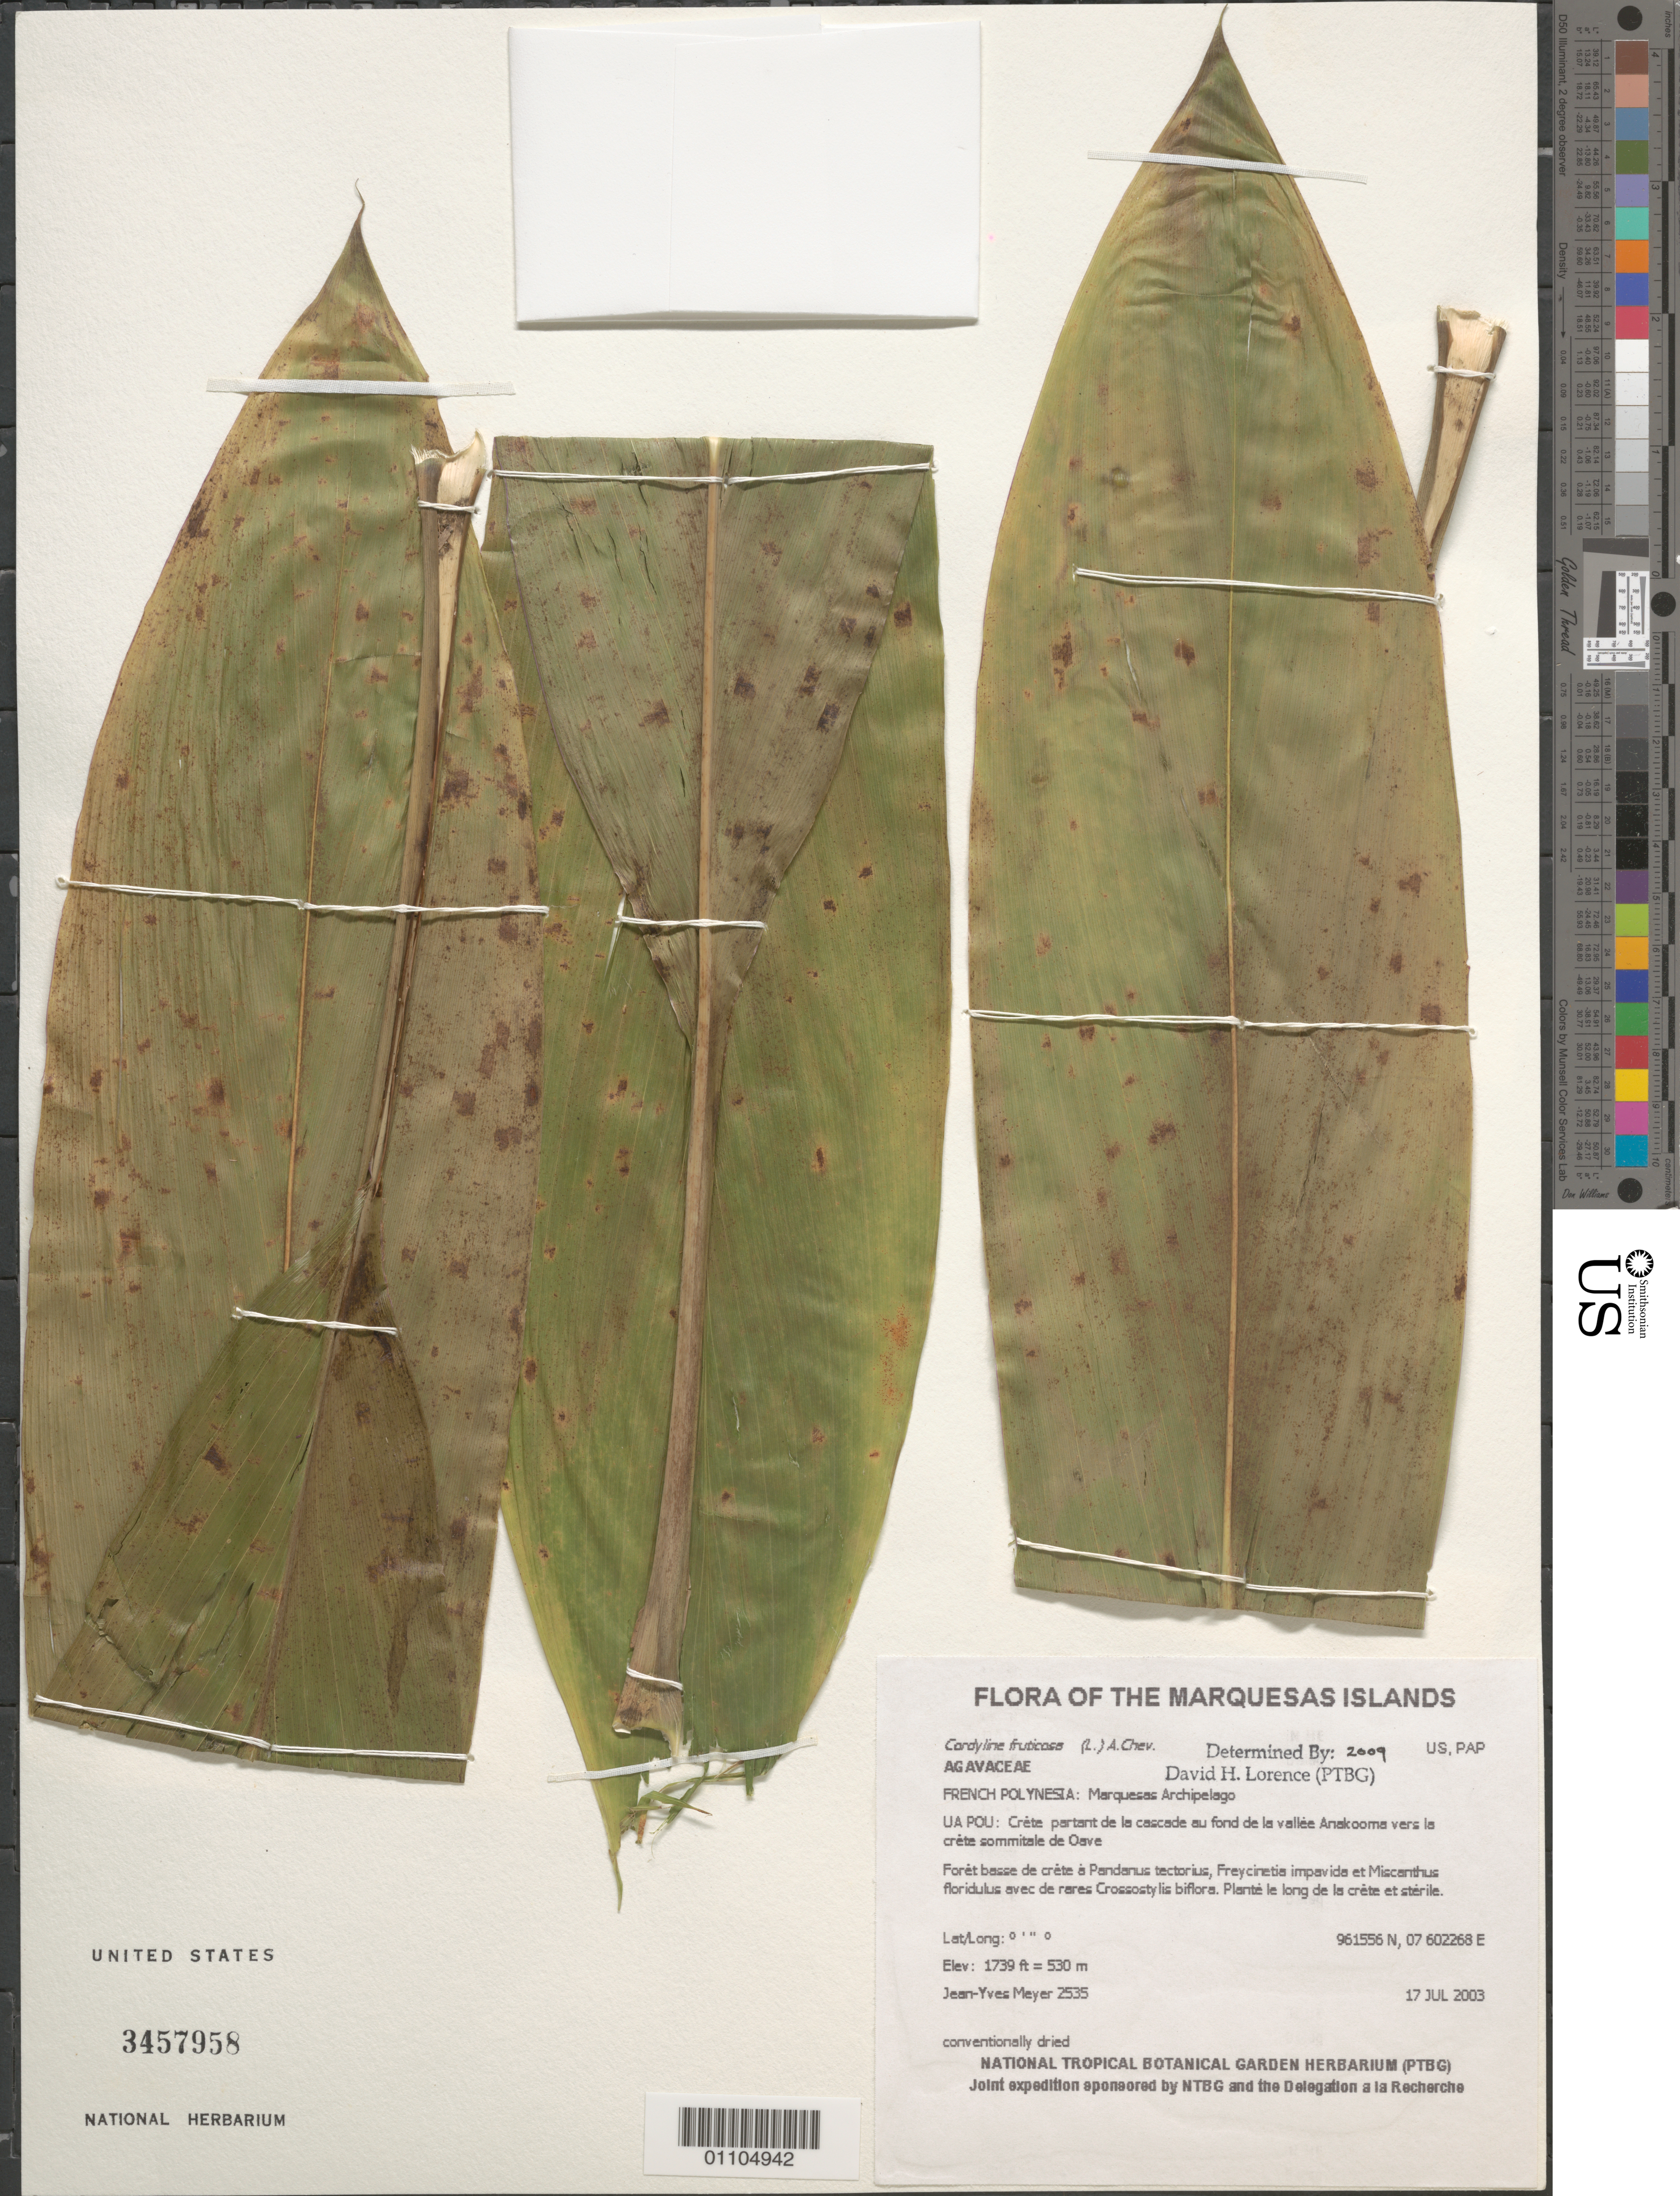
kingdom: Plantae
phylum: Tracheophyta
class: Liliopsida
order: Asparagales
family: Asparagaceae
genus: Cordyline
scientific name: Cordyline fruticosa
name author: (L.) A. Chev.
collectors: J.-Y. Meyer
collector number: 2535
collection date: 2003-07-17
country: French Polynesia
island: Ua Pou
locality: Crête partant de la cascade au fond de la vallée Anakooma vers la crête sommitale de Oave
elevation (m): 530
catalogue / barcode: US 3457958